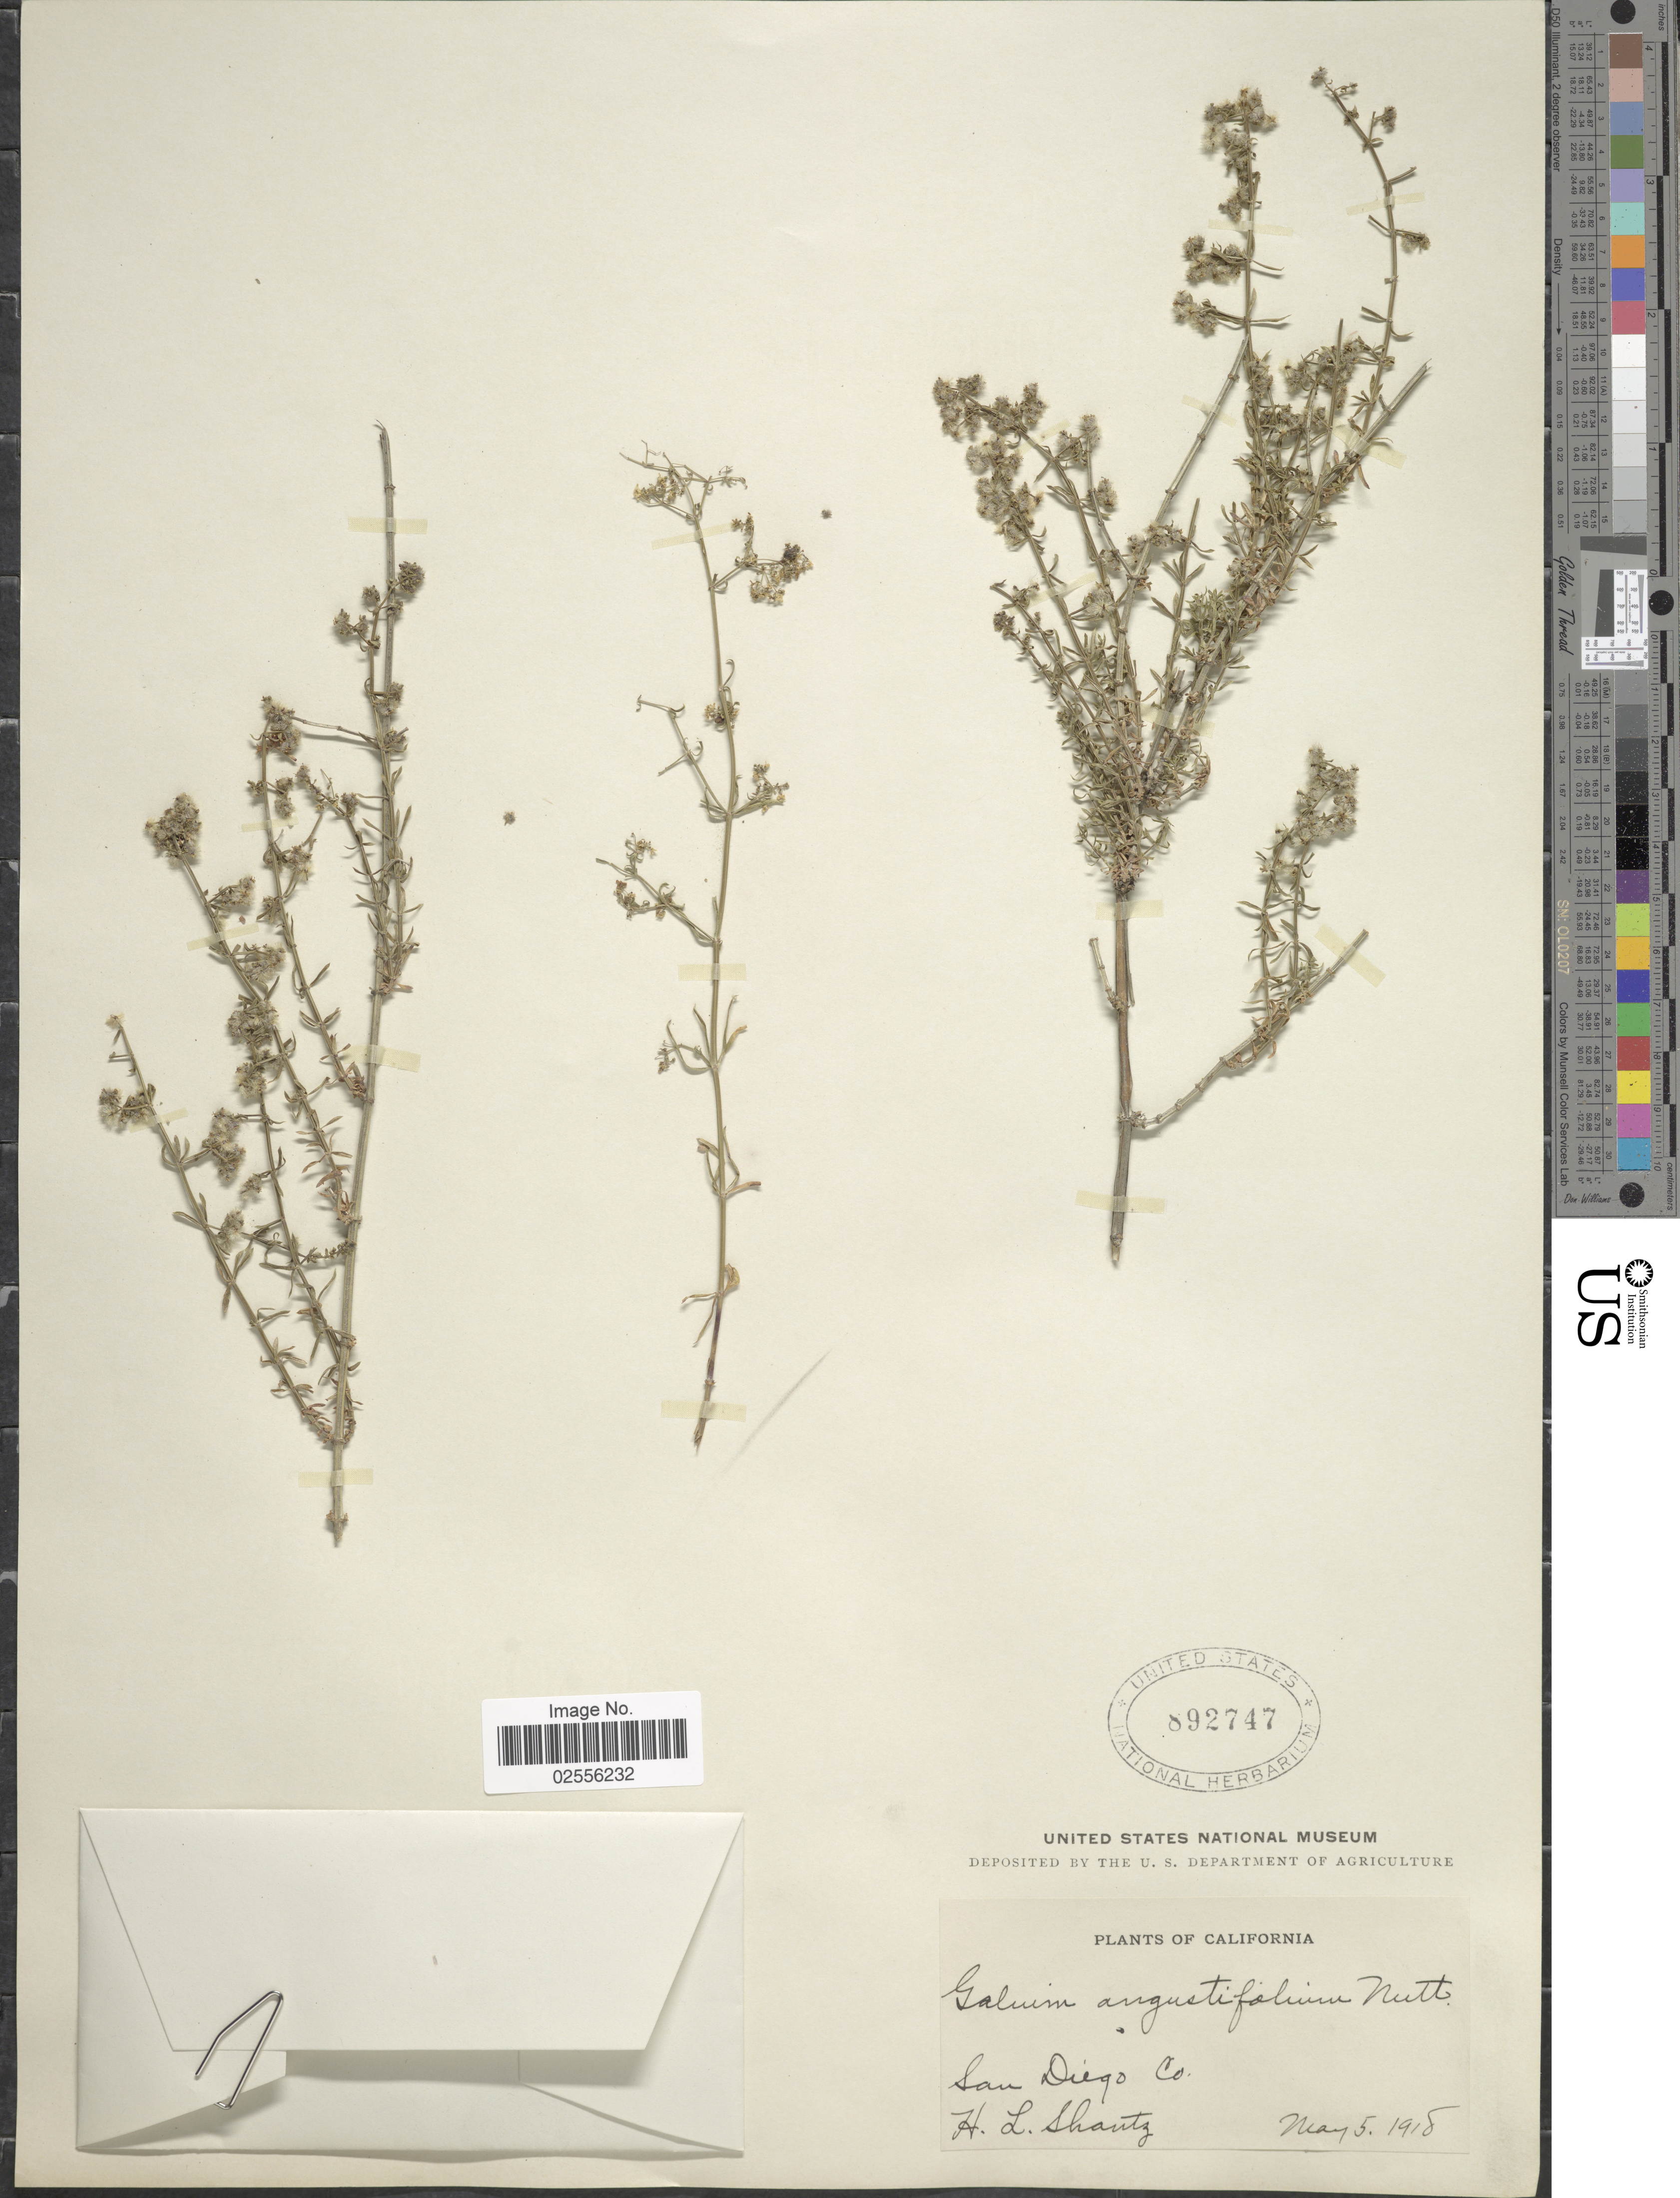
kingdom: Plantae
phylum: Tracheophyta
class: Magnoliopsida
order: Gentianales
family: Rubiaceae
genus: Galium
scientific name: Galium angustifolium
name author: Nutt.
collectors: H. Shantz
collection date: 1918-05-05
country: United States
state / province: California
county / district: San Diego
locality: San Diego Co.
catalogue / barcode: US 892747